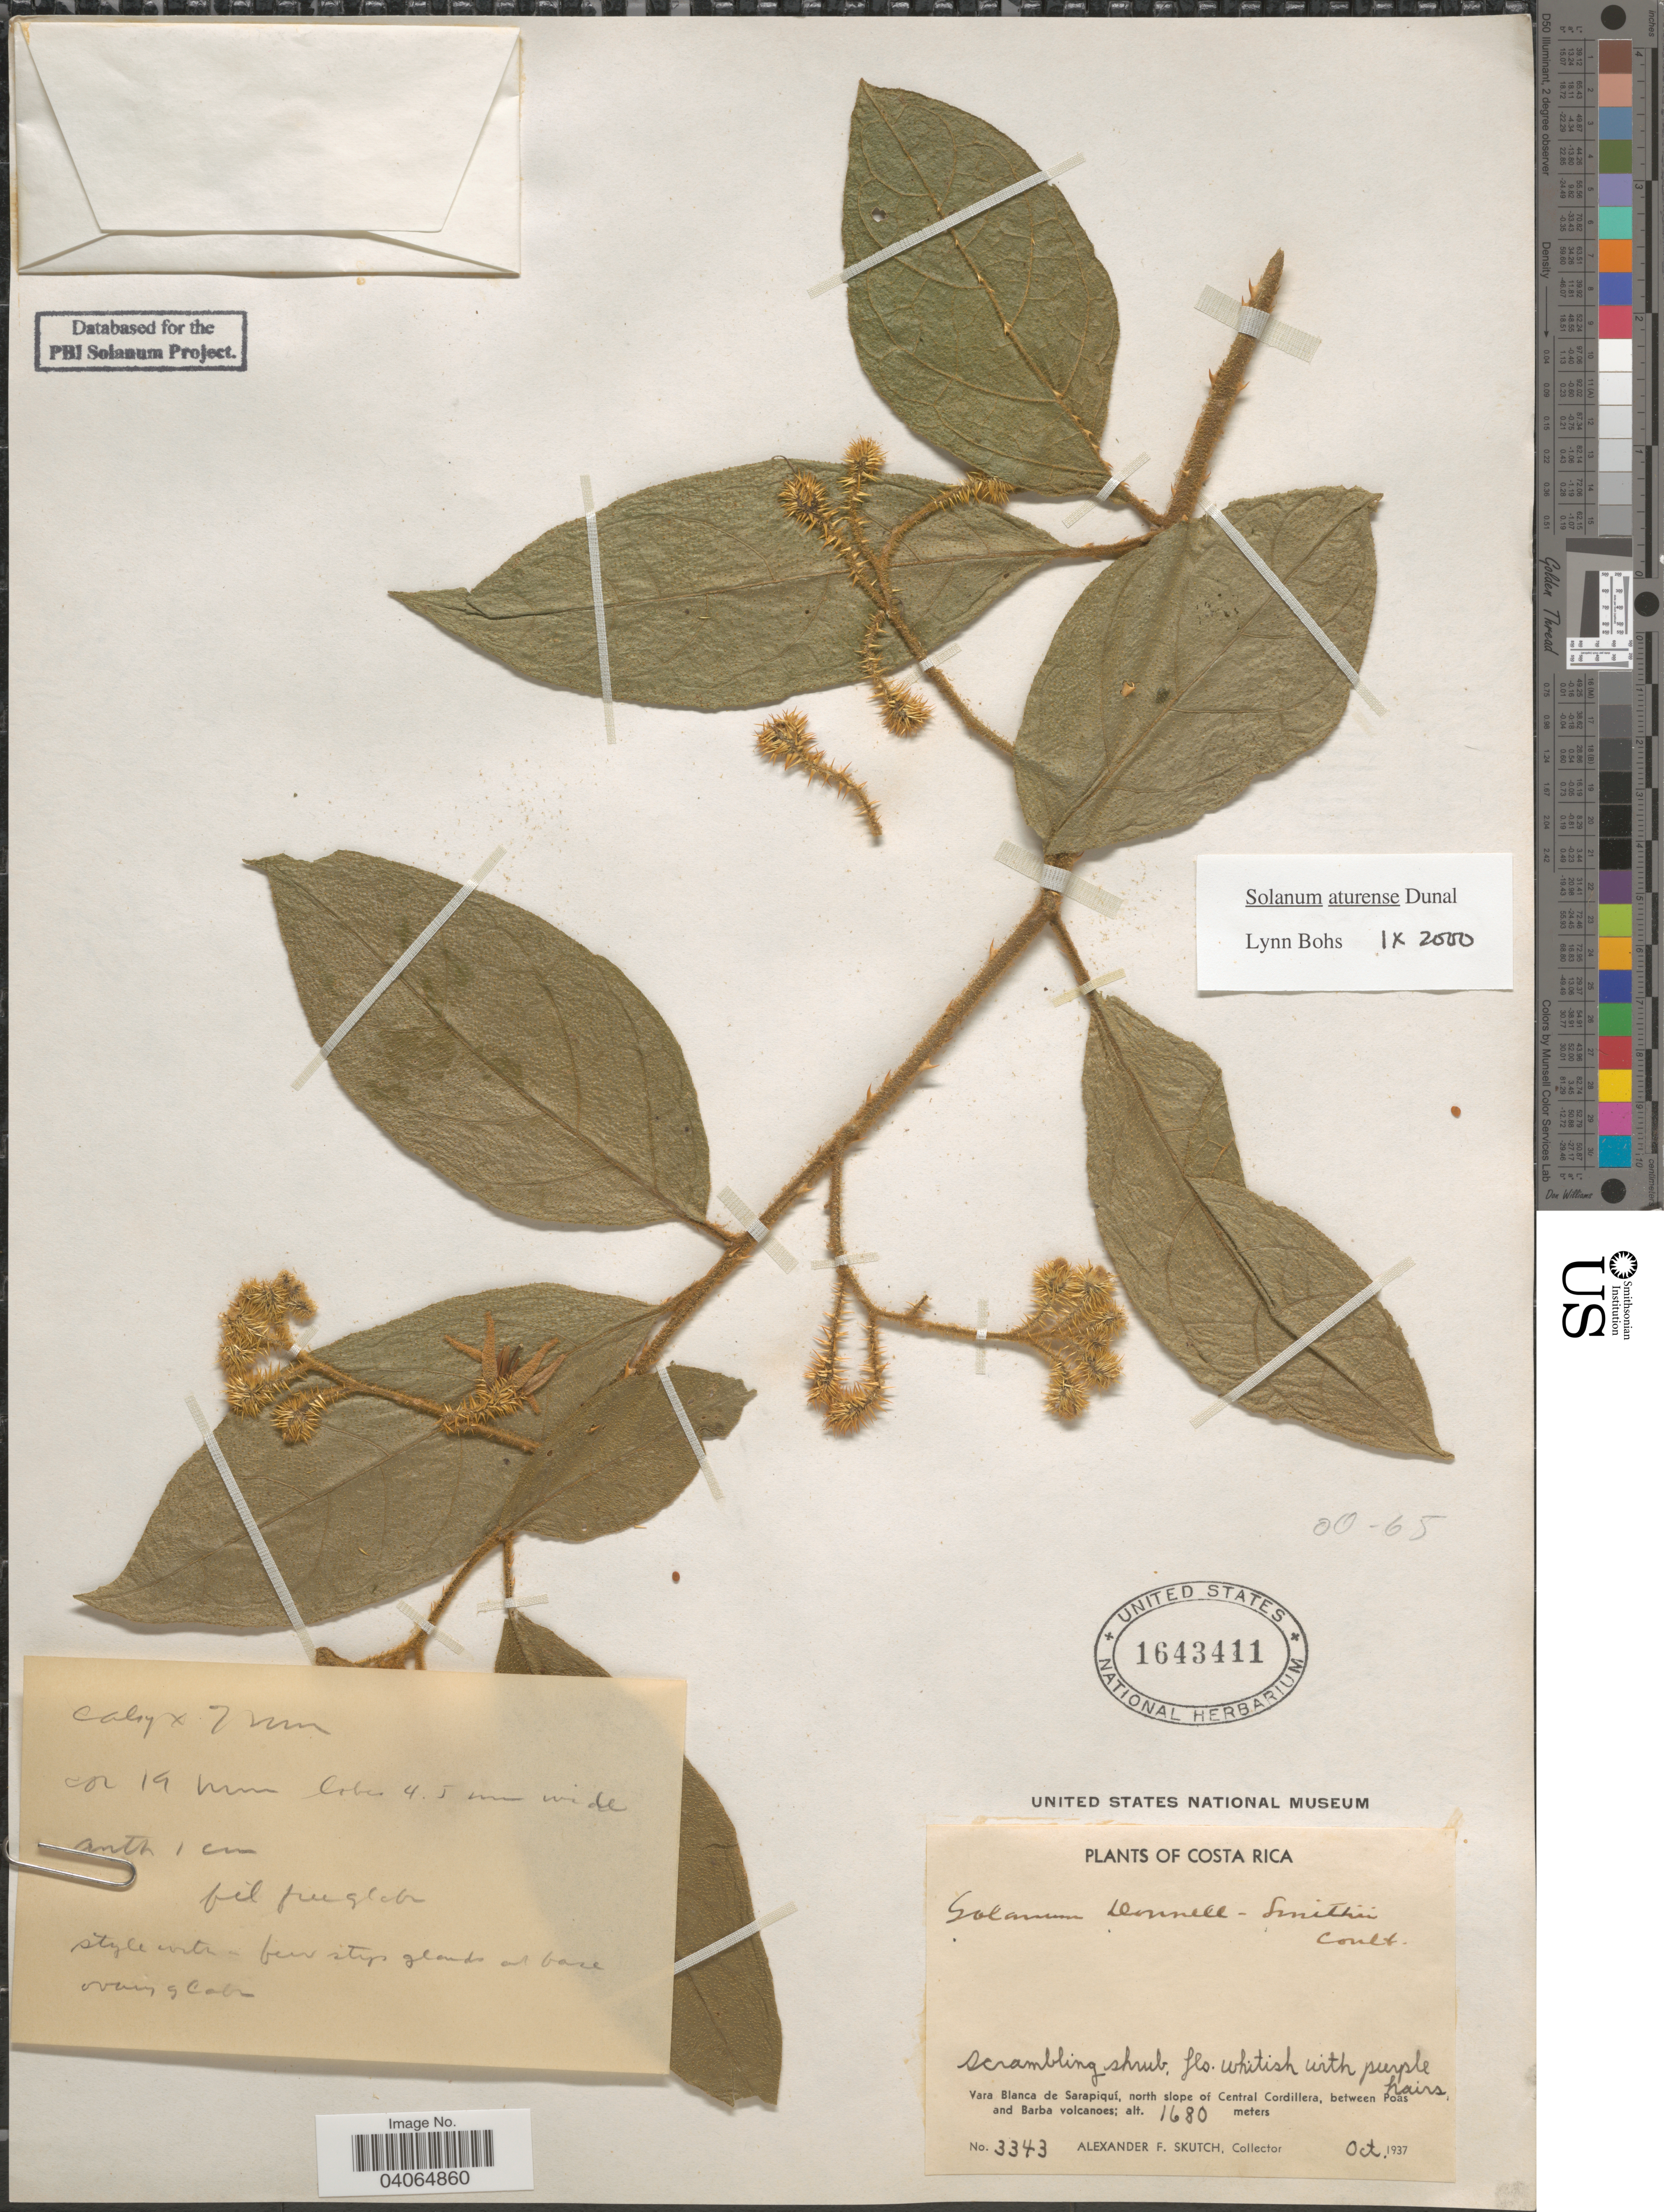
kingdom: Plantae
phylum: Tracheophyta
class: Magnoliopsida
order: Solanales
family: Solanaceae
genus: Solanum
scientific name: Solanum aturense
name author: Humb. & Bonpl. ex Dunal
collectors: A. F. Skutch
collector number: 3343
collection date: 1937-10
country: Costa Rica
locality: Vara Blanca de Sarapiquí, north slope of Central Cordillera, between Poas and Barba volcanoes.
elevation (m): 1680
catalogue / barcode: US 1643411